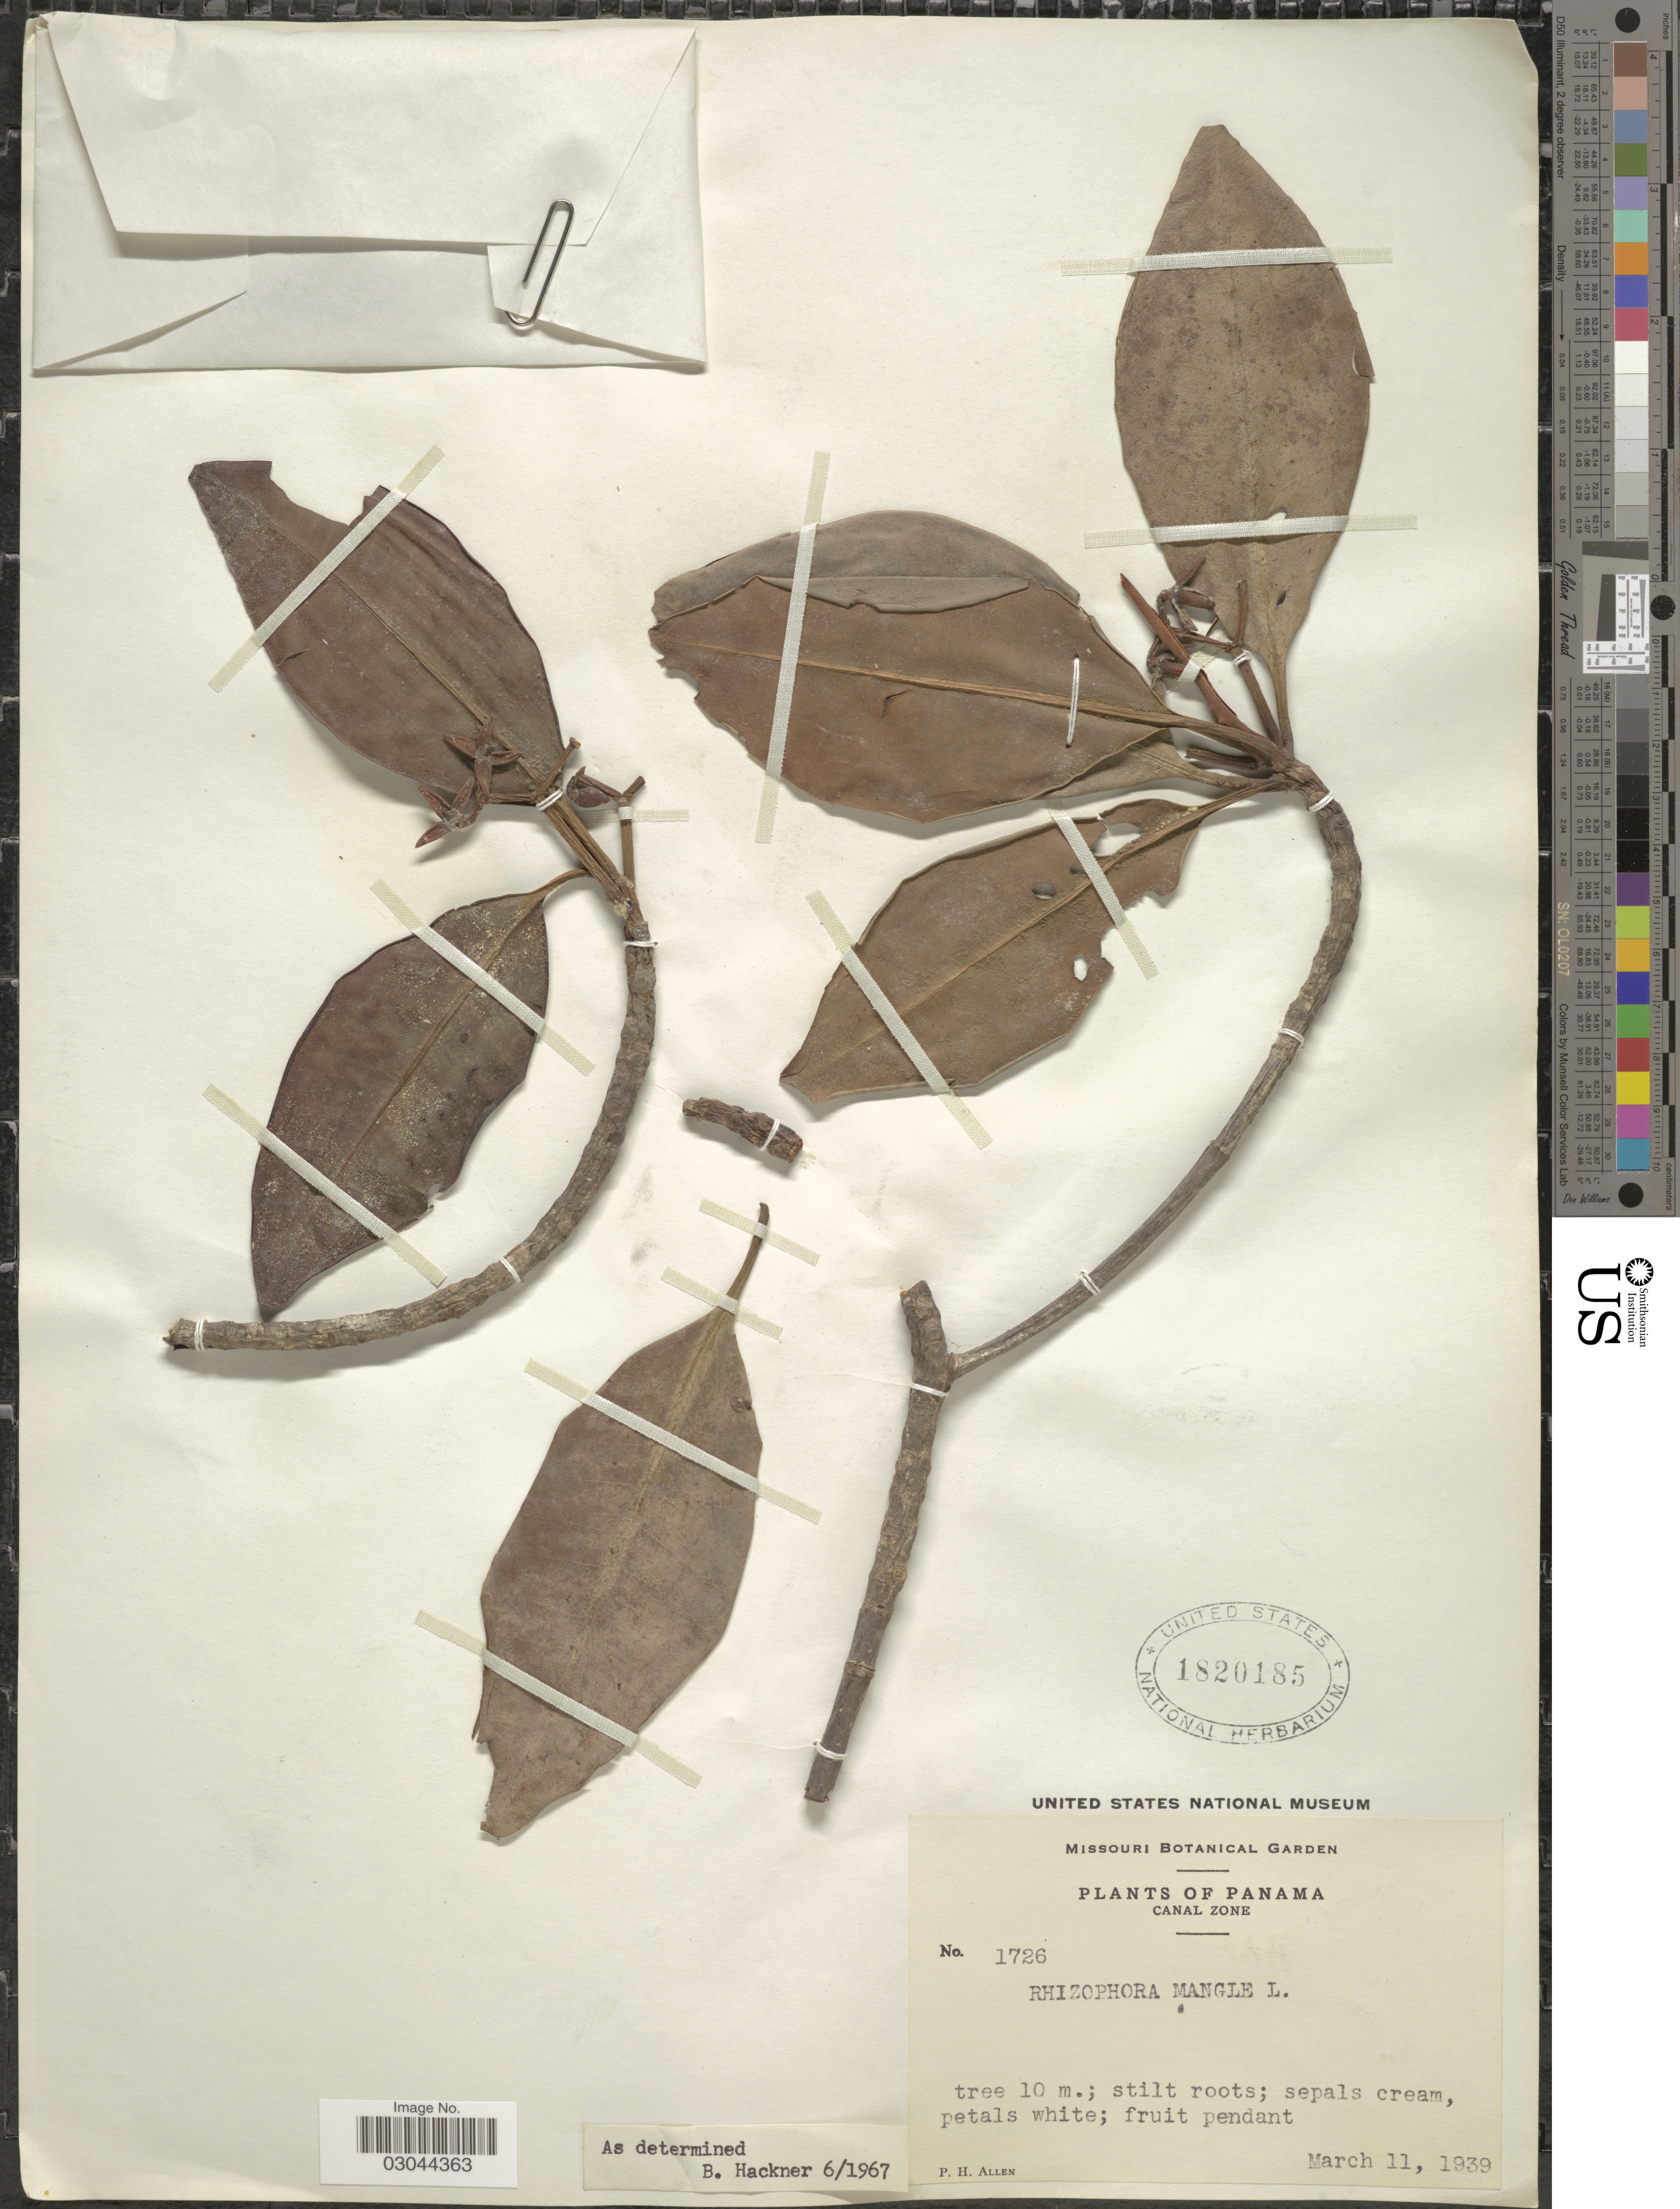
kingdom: Plantae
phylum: Tracheophyta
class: Magnoliopsida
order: Malpighiales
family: Rhizophoraceae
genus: Rhizophora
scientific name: Rhizophora mangle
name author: L.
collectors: P. H. Allen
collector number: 1726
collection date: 1939-03-11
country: Panama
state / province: Colón / Panamá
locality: Canal Zone.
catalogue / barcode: US 1820185